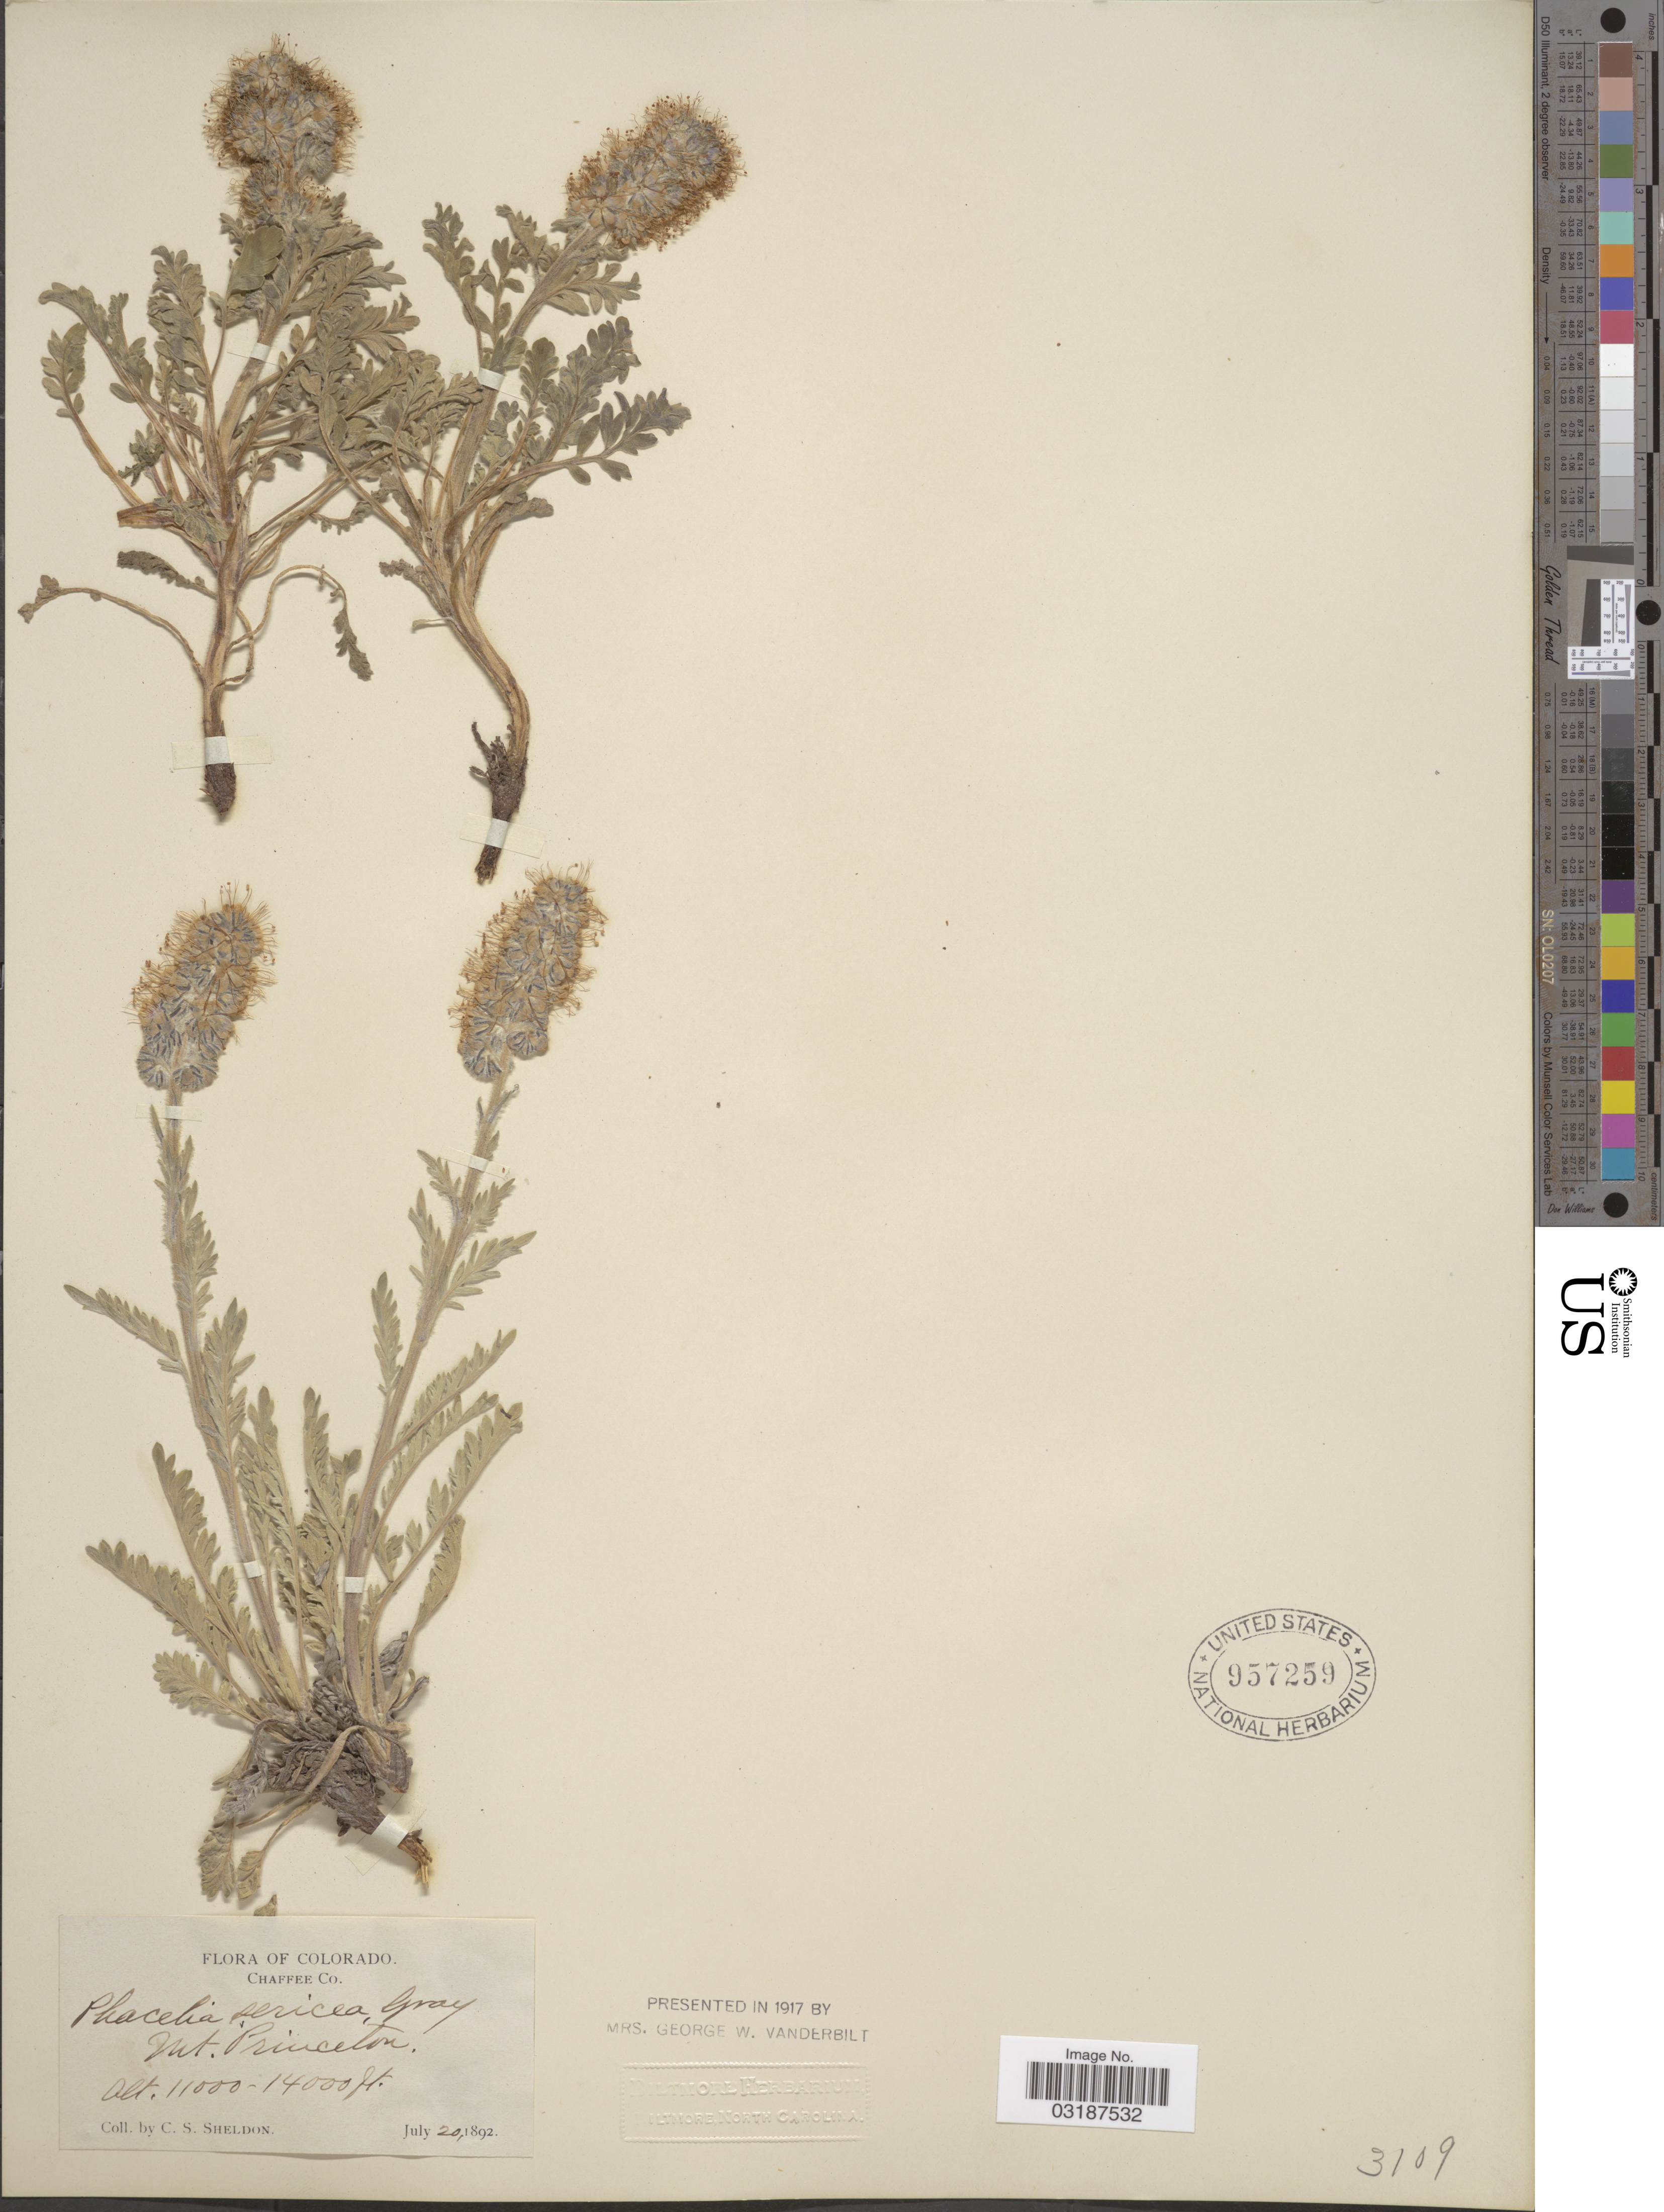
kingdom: Plantae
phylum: Tracheophyta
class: Magnoliopsida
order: Boraginales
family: Hydrophyllaceae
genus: Phacelia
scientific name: Phacelia sericea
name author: (Graham) A. Gray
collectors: C. S. Sheldon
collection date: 1892-07-20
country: United States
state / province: Colorado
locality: Chaffee Co. Mt. Princeton.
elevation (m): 3353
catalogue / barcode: US 957259